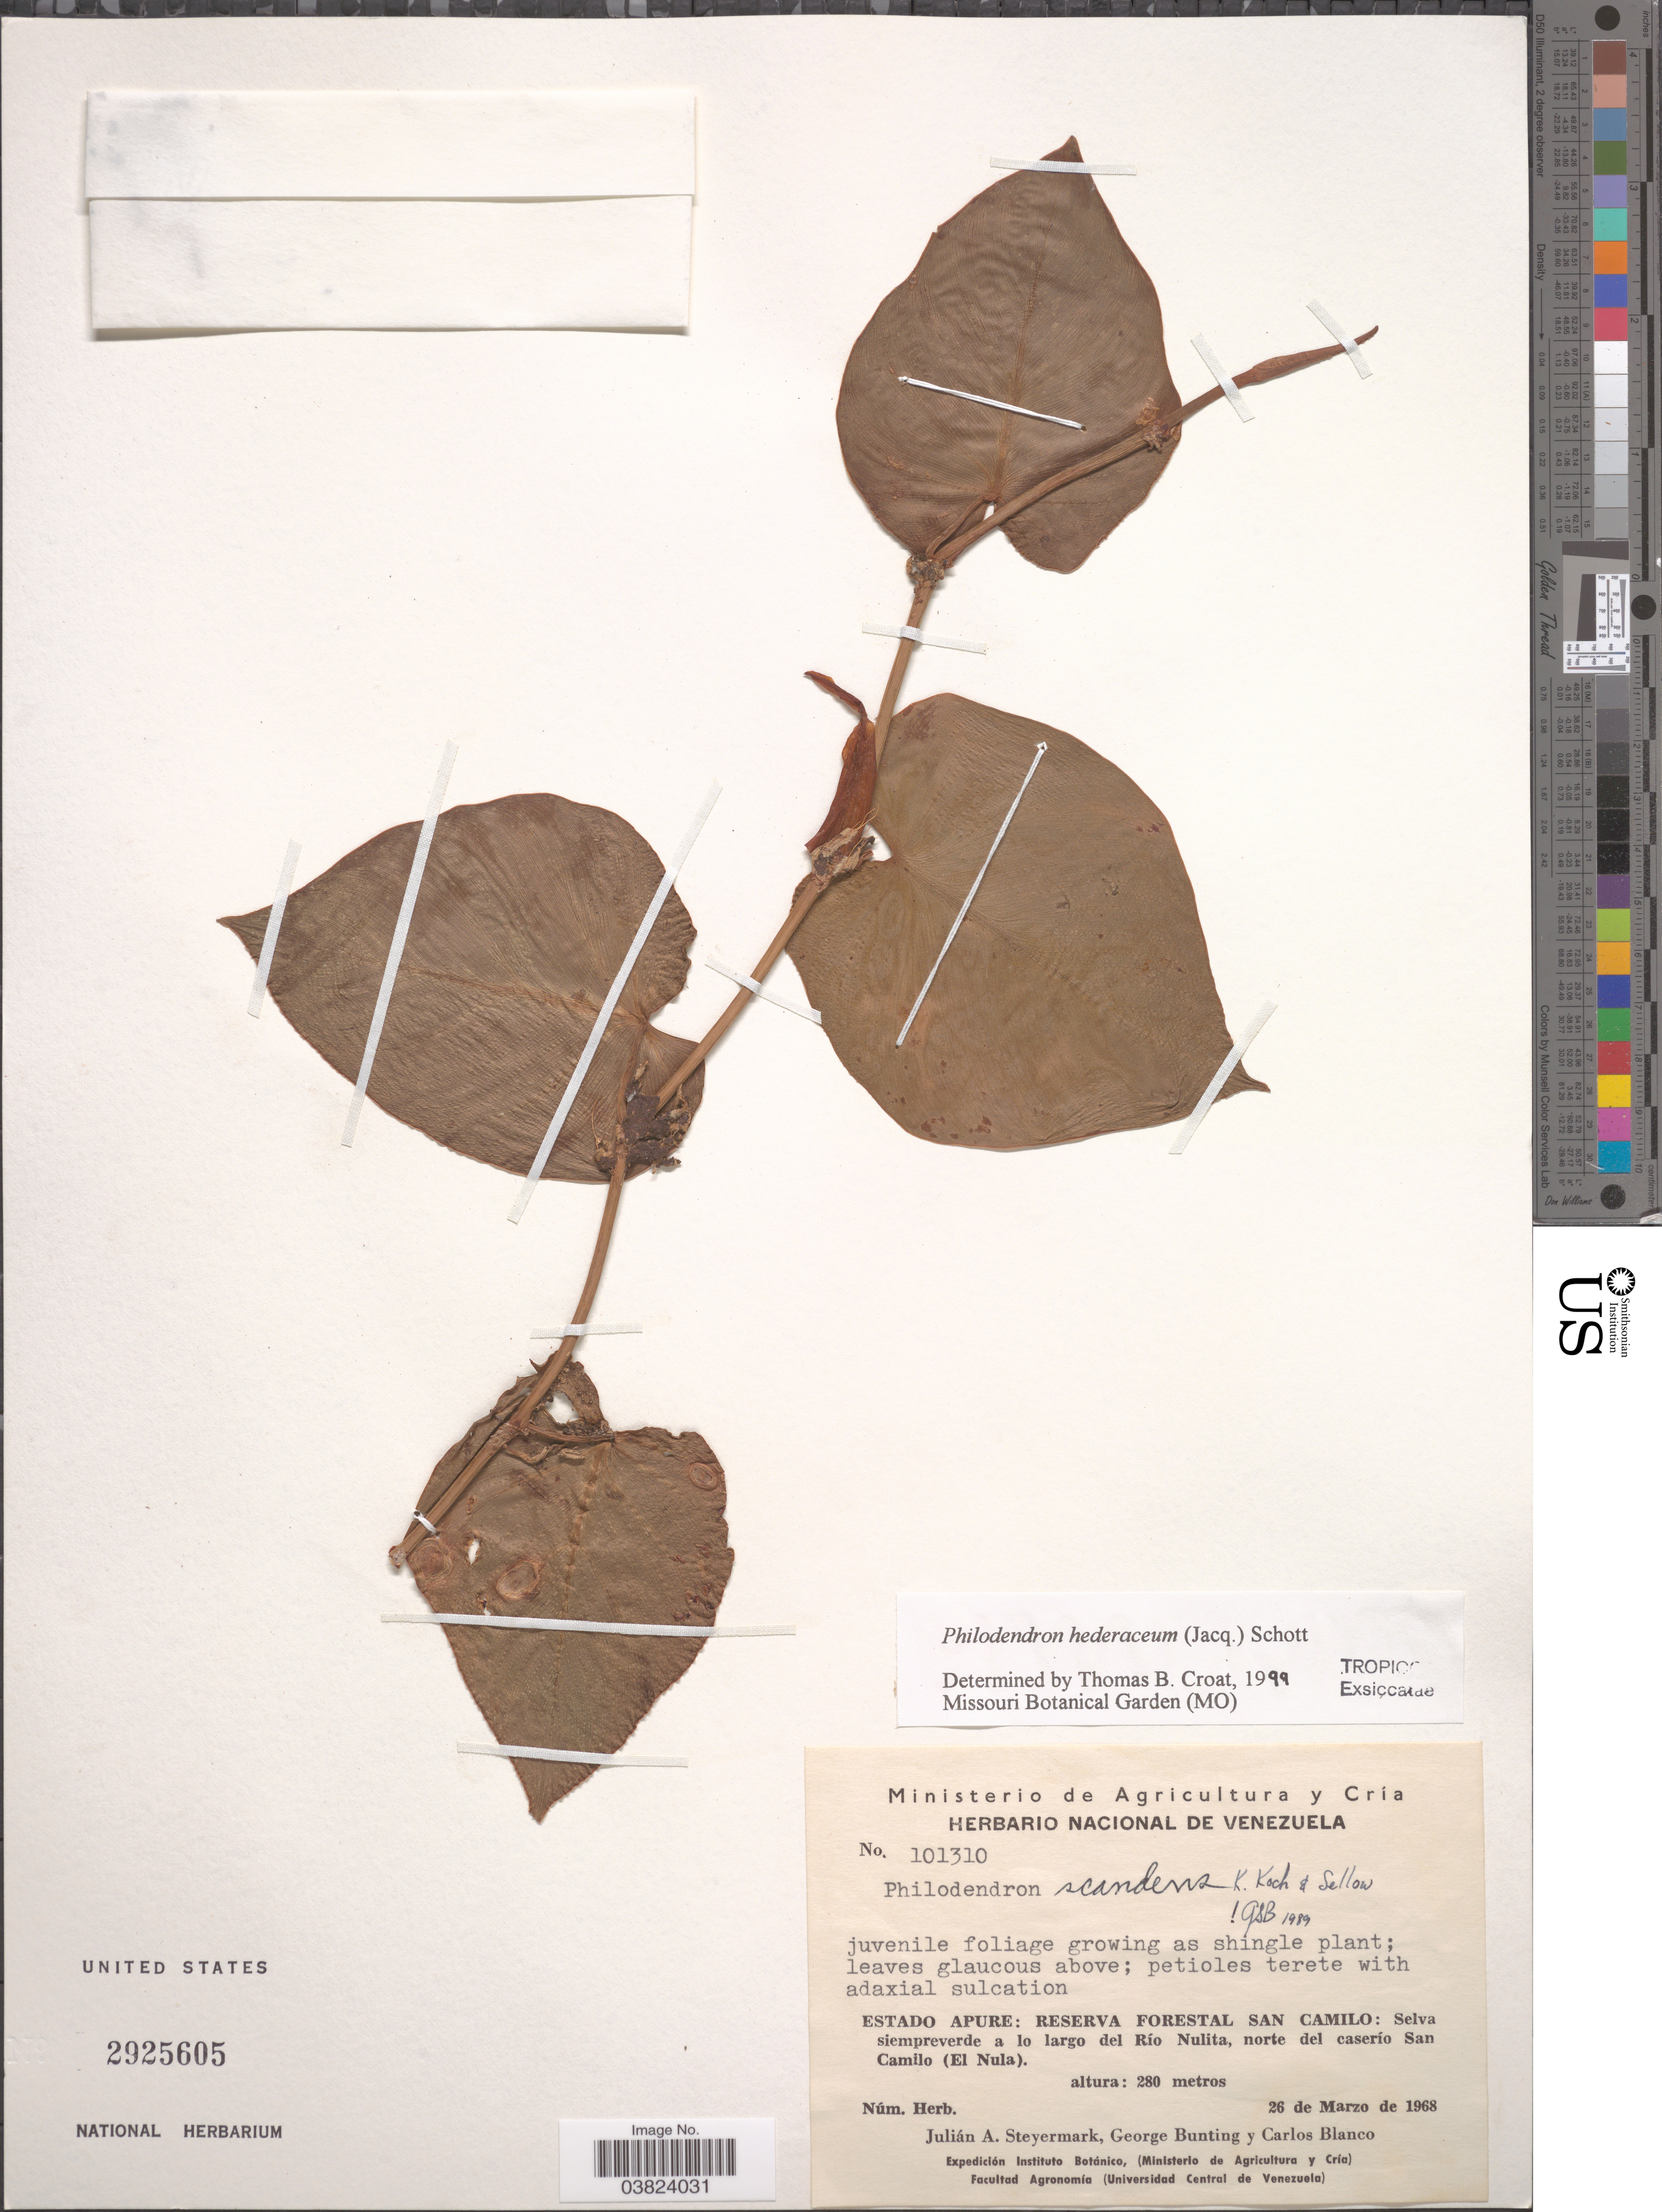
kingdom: Plantae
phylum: Tracheophyta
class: Liliopsida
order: Alismatales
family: Araceae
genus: Philodendron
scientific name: Philodendron hederaceum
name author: (Jacq.) Schott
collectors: J. Steyermark, G. S. Bunting & C. Blanco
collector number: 101310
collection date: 1968-03-26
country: Venezuela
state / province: Apure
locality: Reserva Forestal San Camilo: Selva siempreverde a lo largo del Río Nulita, norte del caserío San Camilo (El Nula).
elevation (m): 280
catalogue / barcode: US 2925605